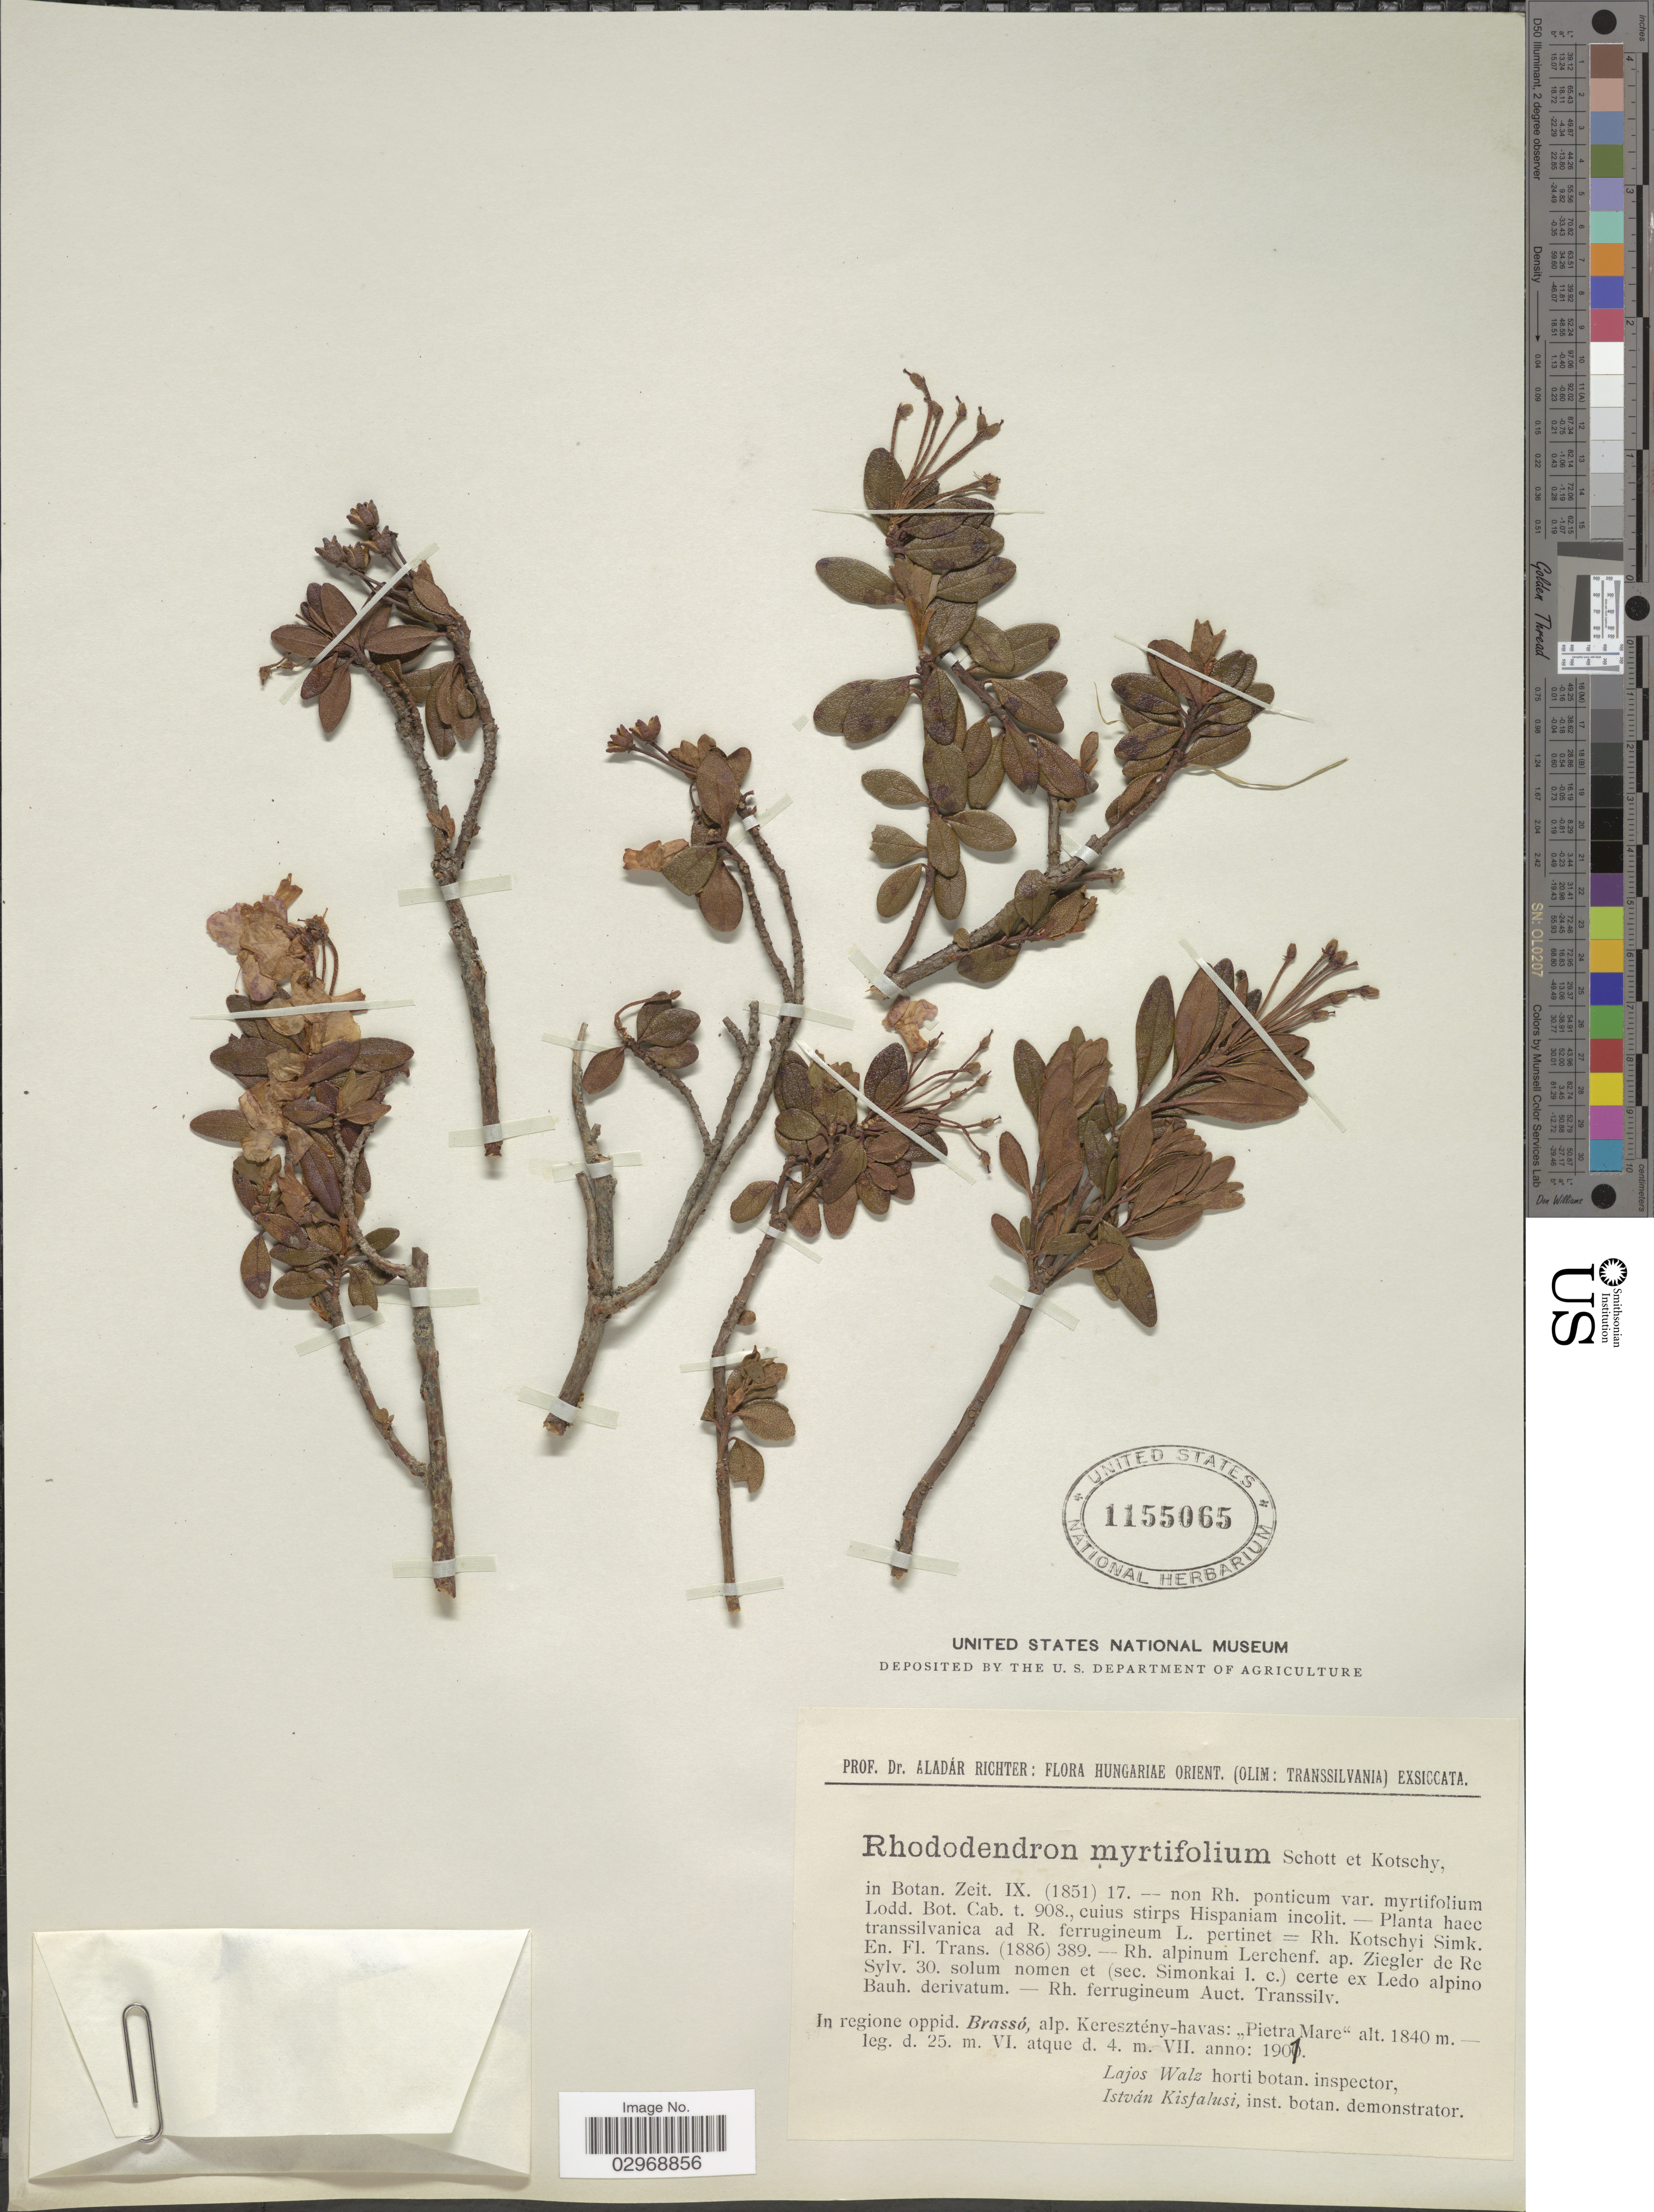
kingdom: Plantae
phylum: Tracheophyta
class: Magnoliopsida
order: Ericales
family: Ericaceae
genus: Rhododendron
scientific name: Rhododendron myrtifolium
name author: Schott & Kotschy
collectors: A. Richter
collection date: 1901-06-25/1901-07-04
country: Hungary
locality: In regione oppid. Brassó, alp. Kerestztény-havas: "Pietra Mare".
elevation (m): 1840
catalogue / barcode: US 1155065